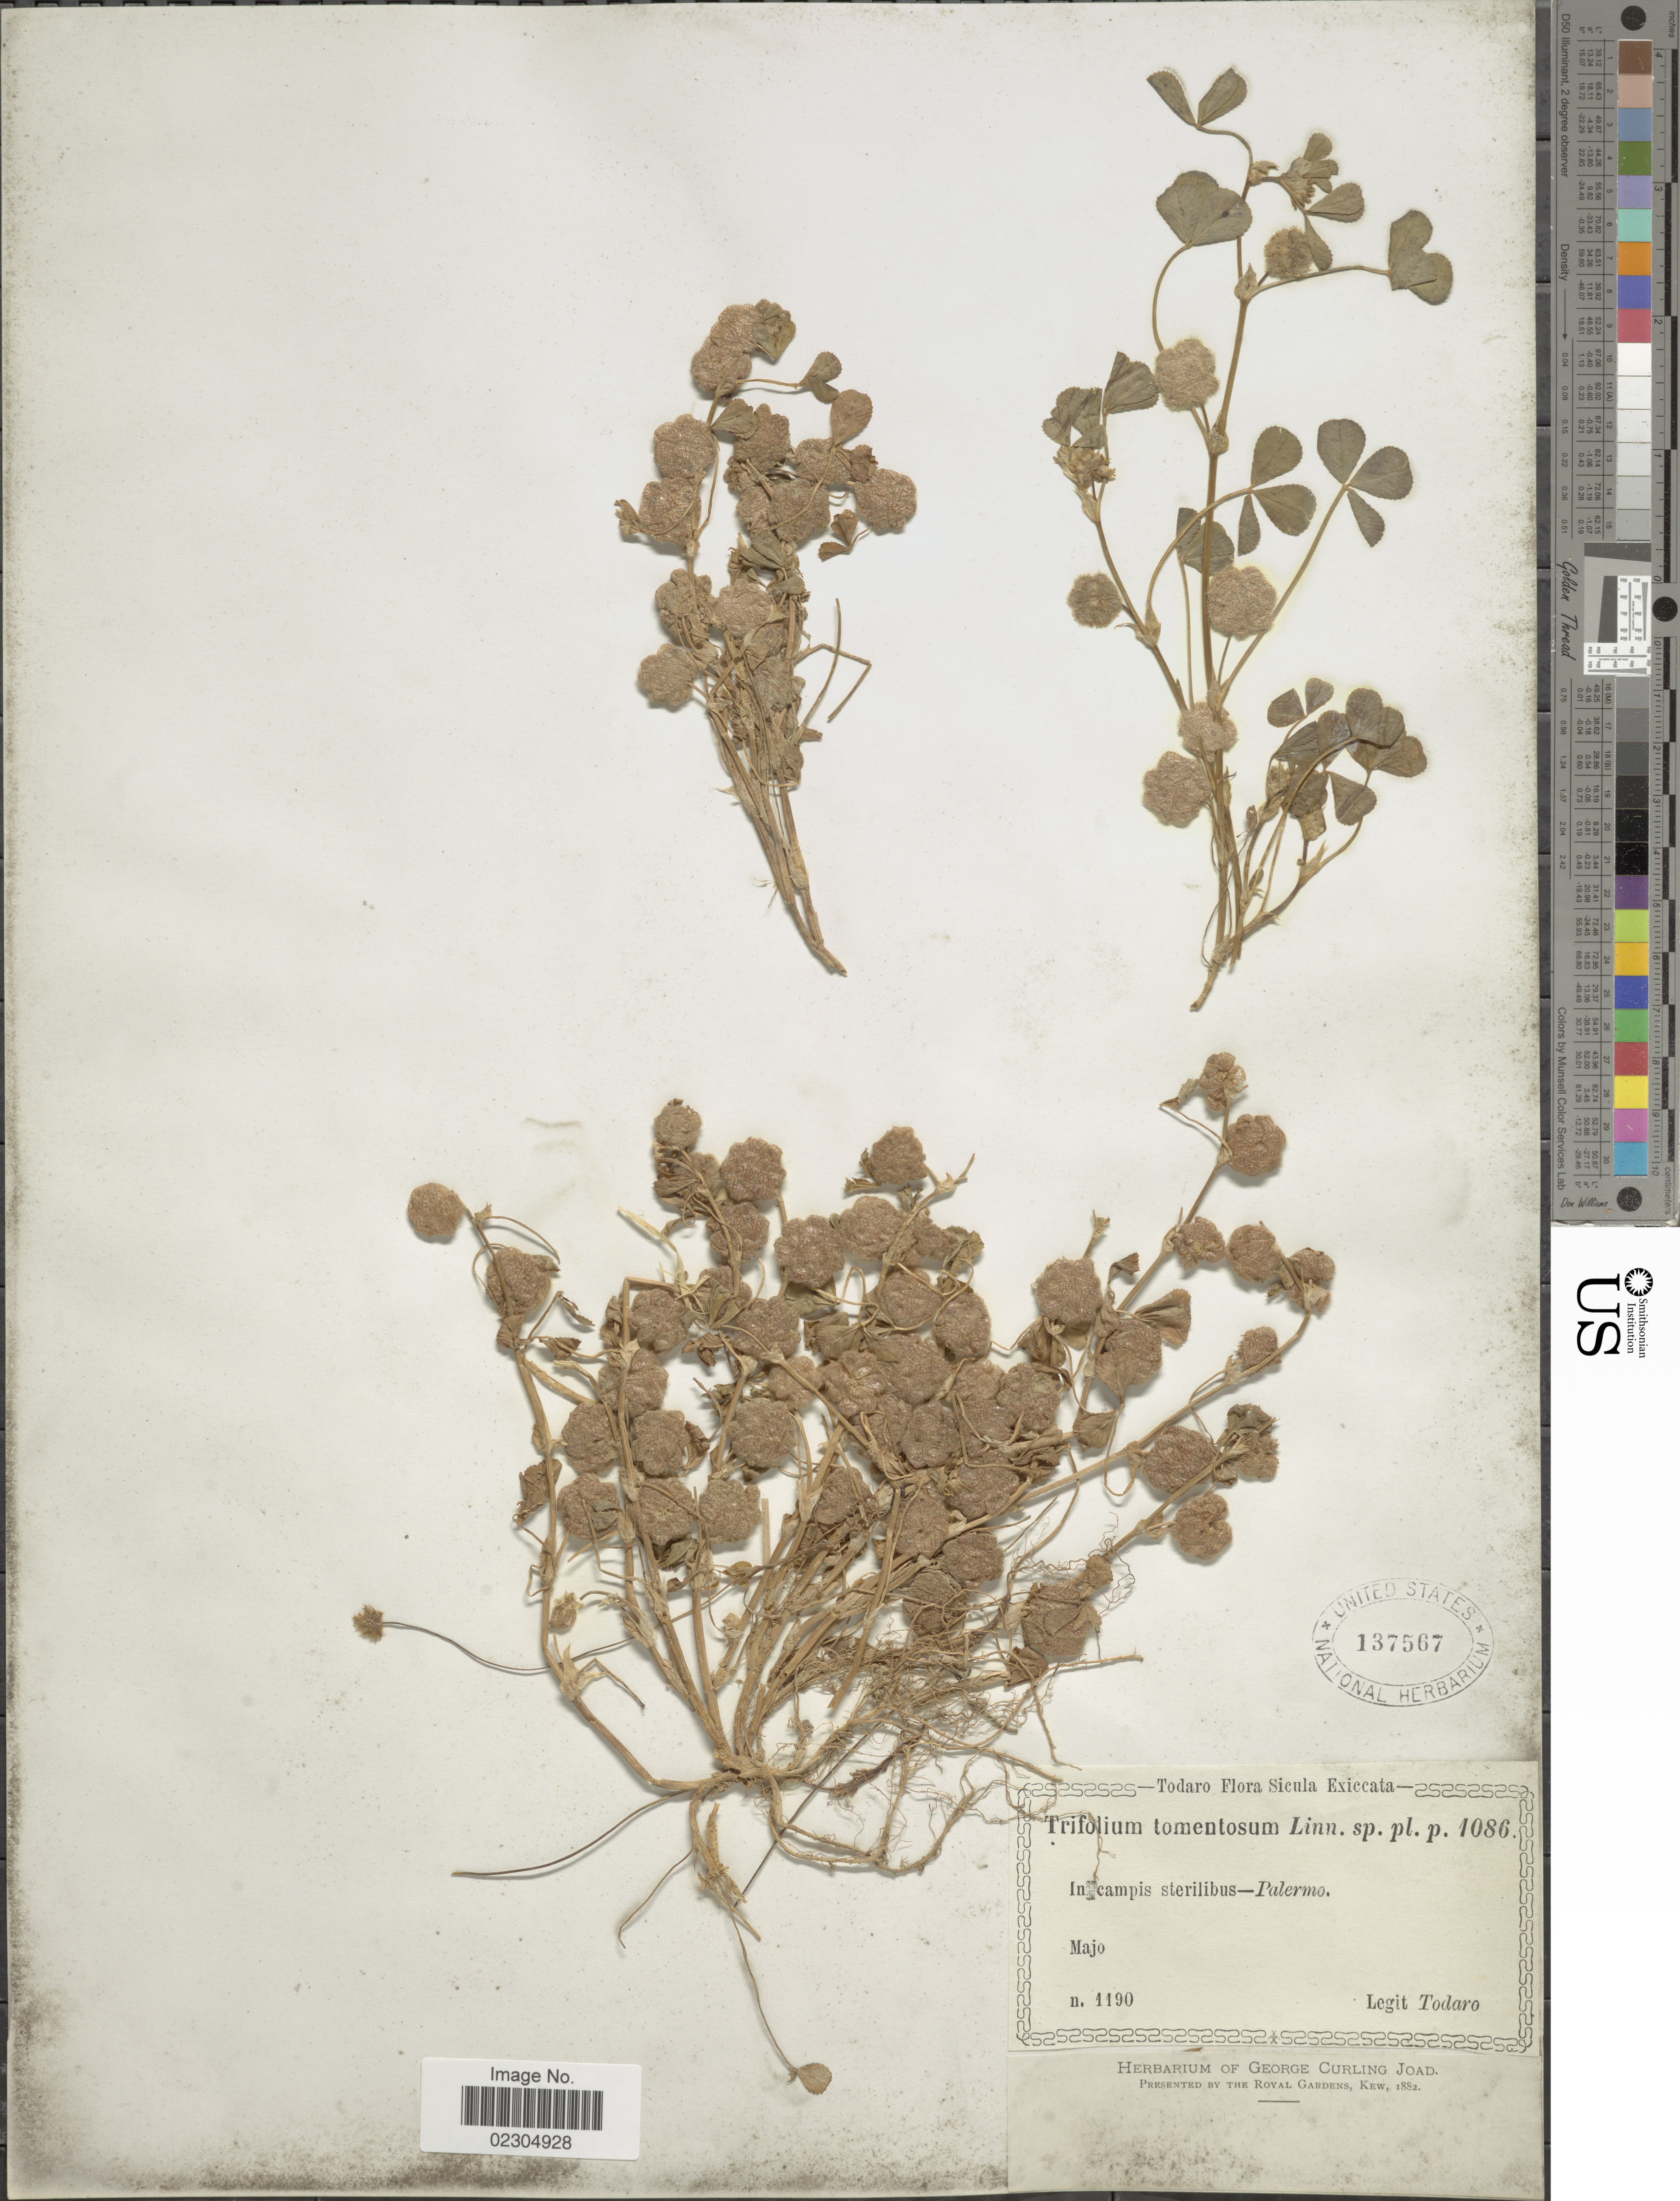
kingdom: Plantae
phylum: Tracheophyta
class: Magnoliopsida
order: Fabales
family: Fabaceae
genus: Trifolium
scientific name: Trifolium tomentosum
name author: L.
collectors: Todaro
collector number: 1086?/1190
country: Italy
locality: Sicula Exiccata. In campis sterilibus- Palermo.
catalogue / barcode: US 137567